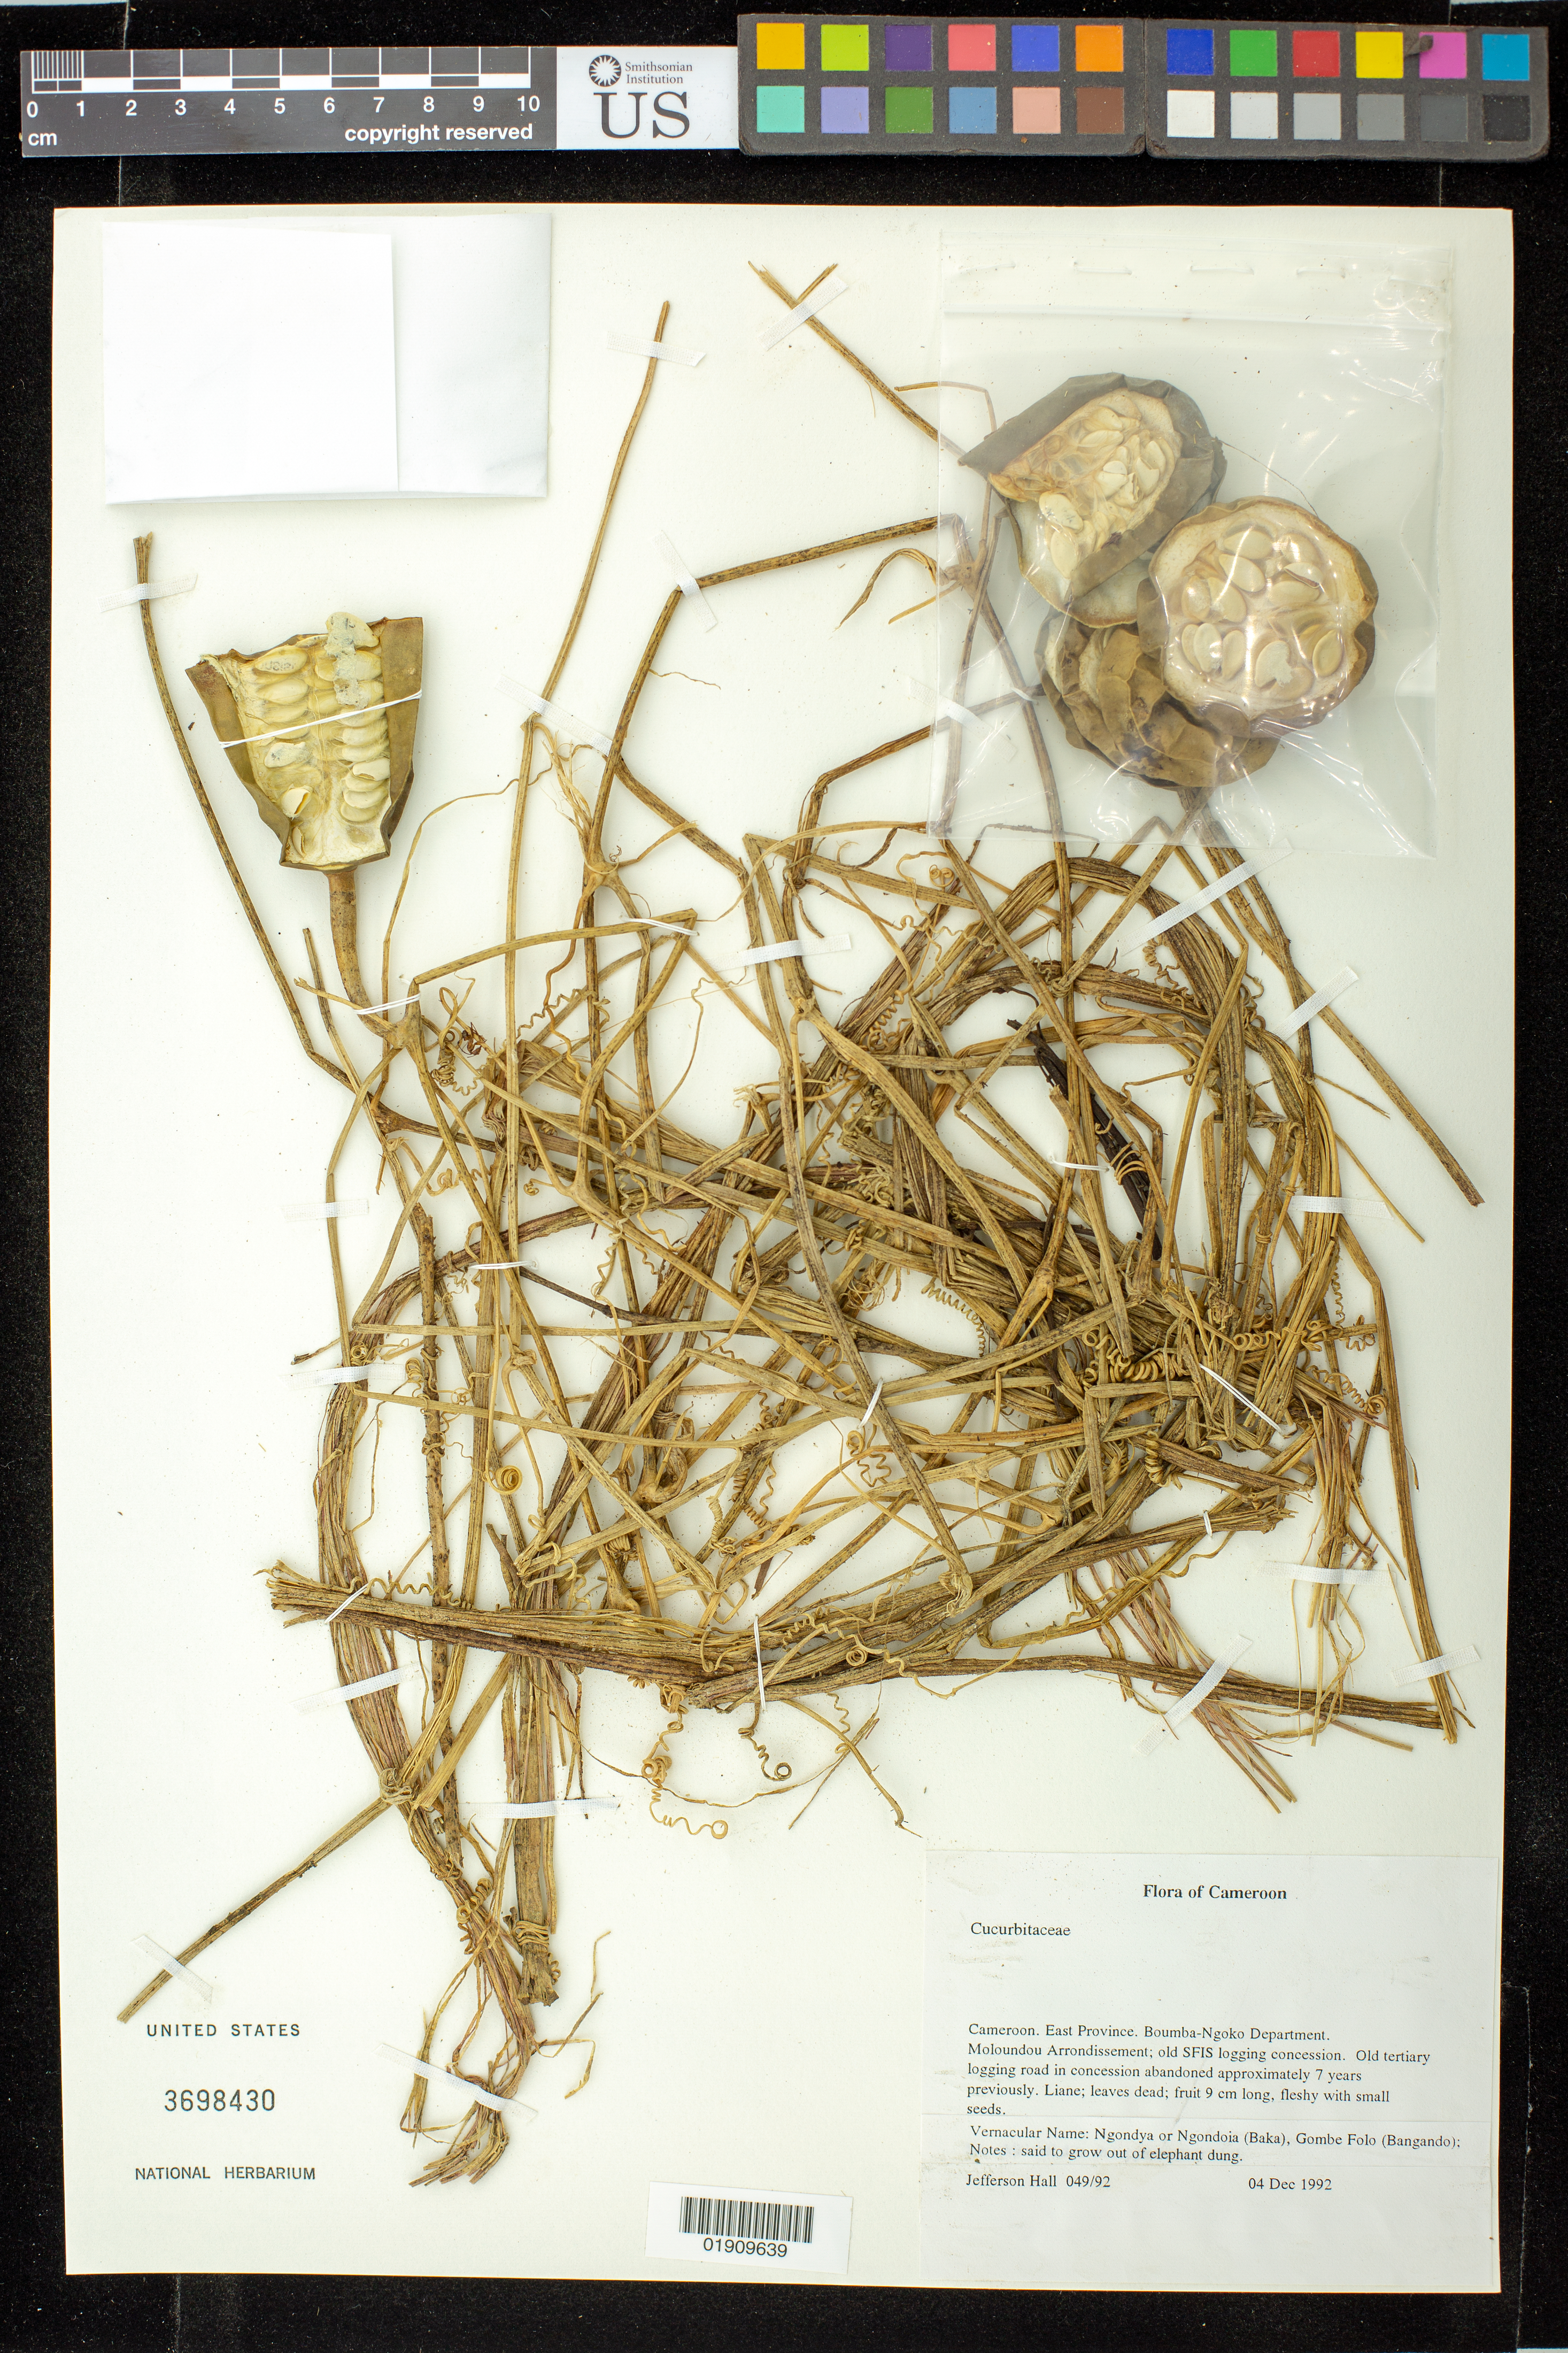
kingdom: Plantae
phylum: Tracheophyta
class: Magnoliopsida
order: Cucurbitales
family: Cucurbitaceae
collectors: J. Hall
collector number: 049/92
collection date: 1992-12-04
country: Cameroon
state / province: Est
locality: Boumba-Ngoko Department. Boumba-Ngoko Department. Moloundou Arroundissement; old SFIS logging concession.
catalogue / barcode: US 3698430